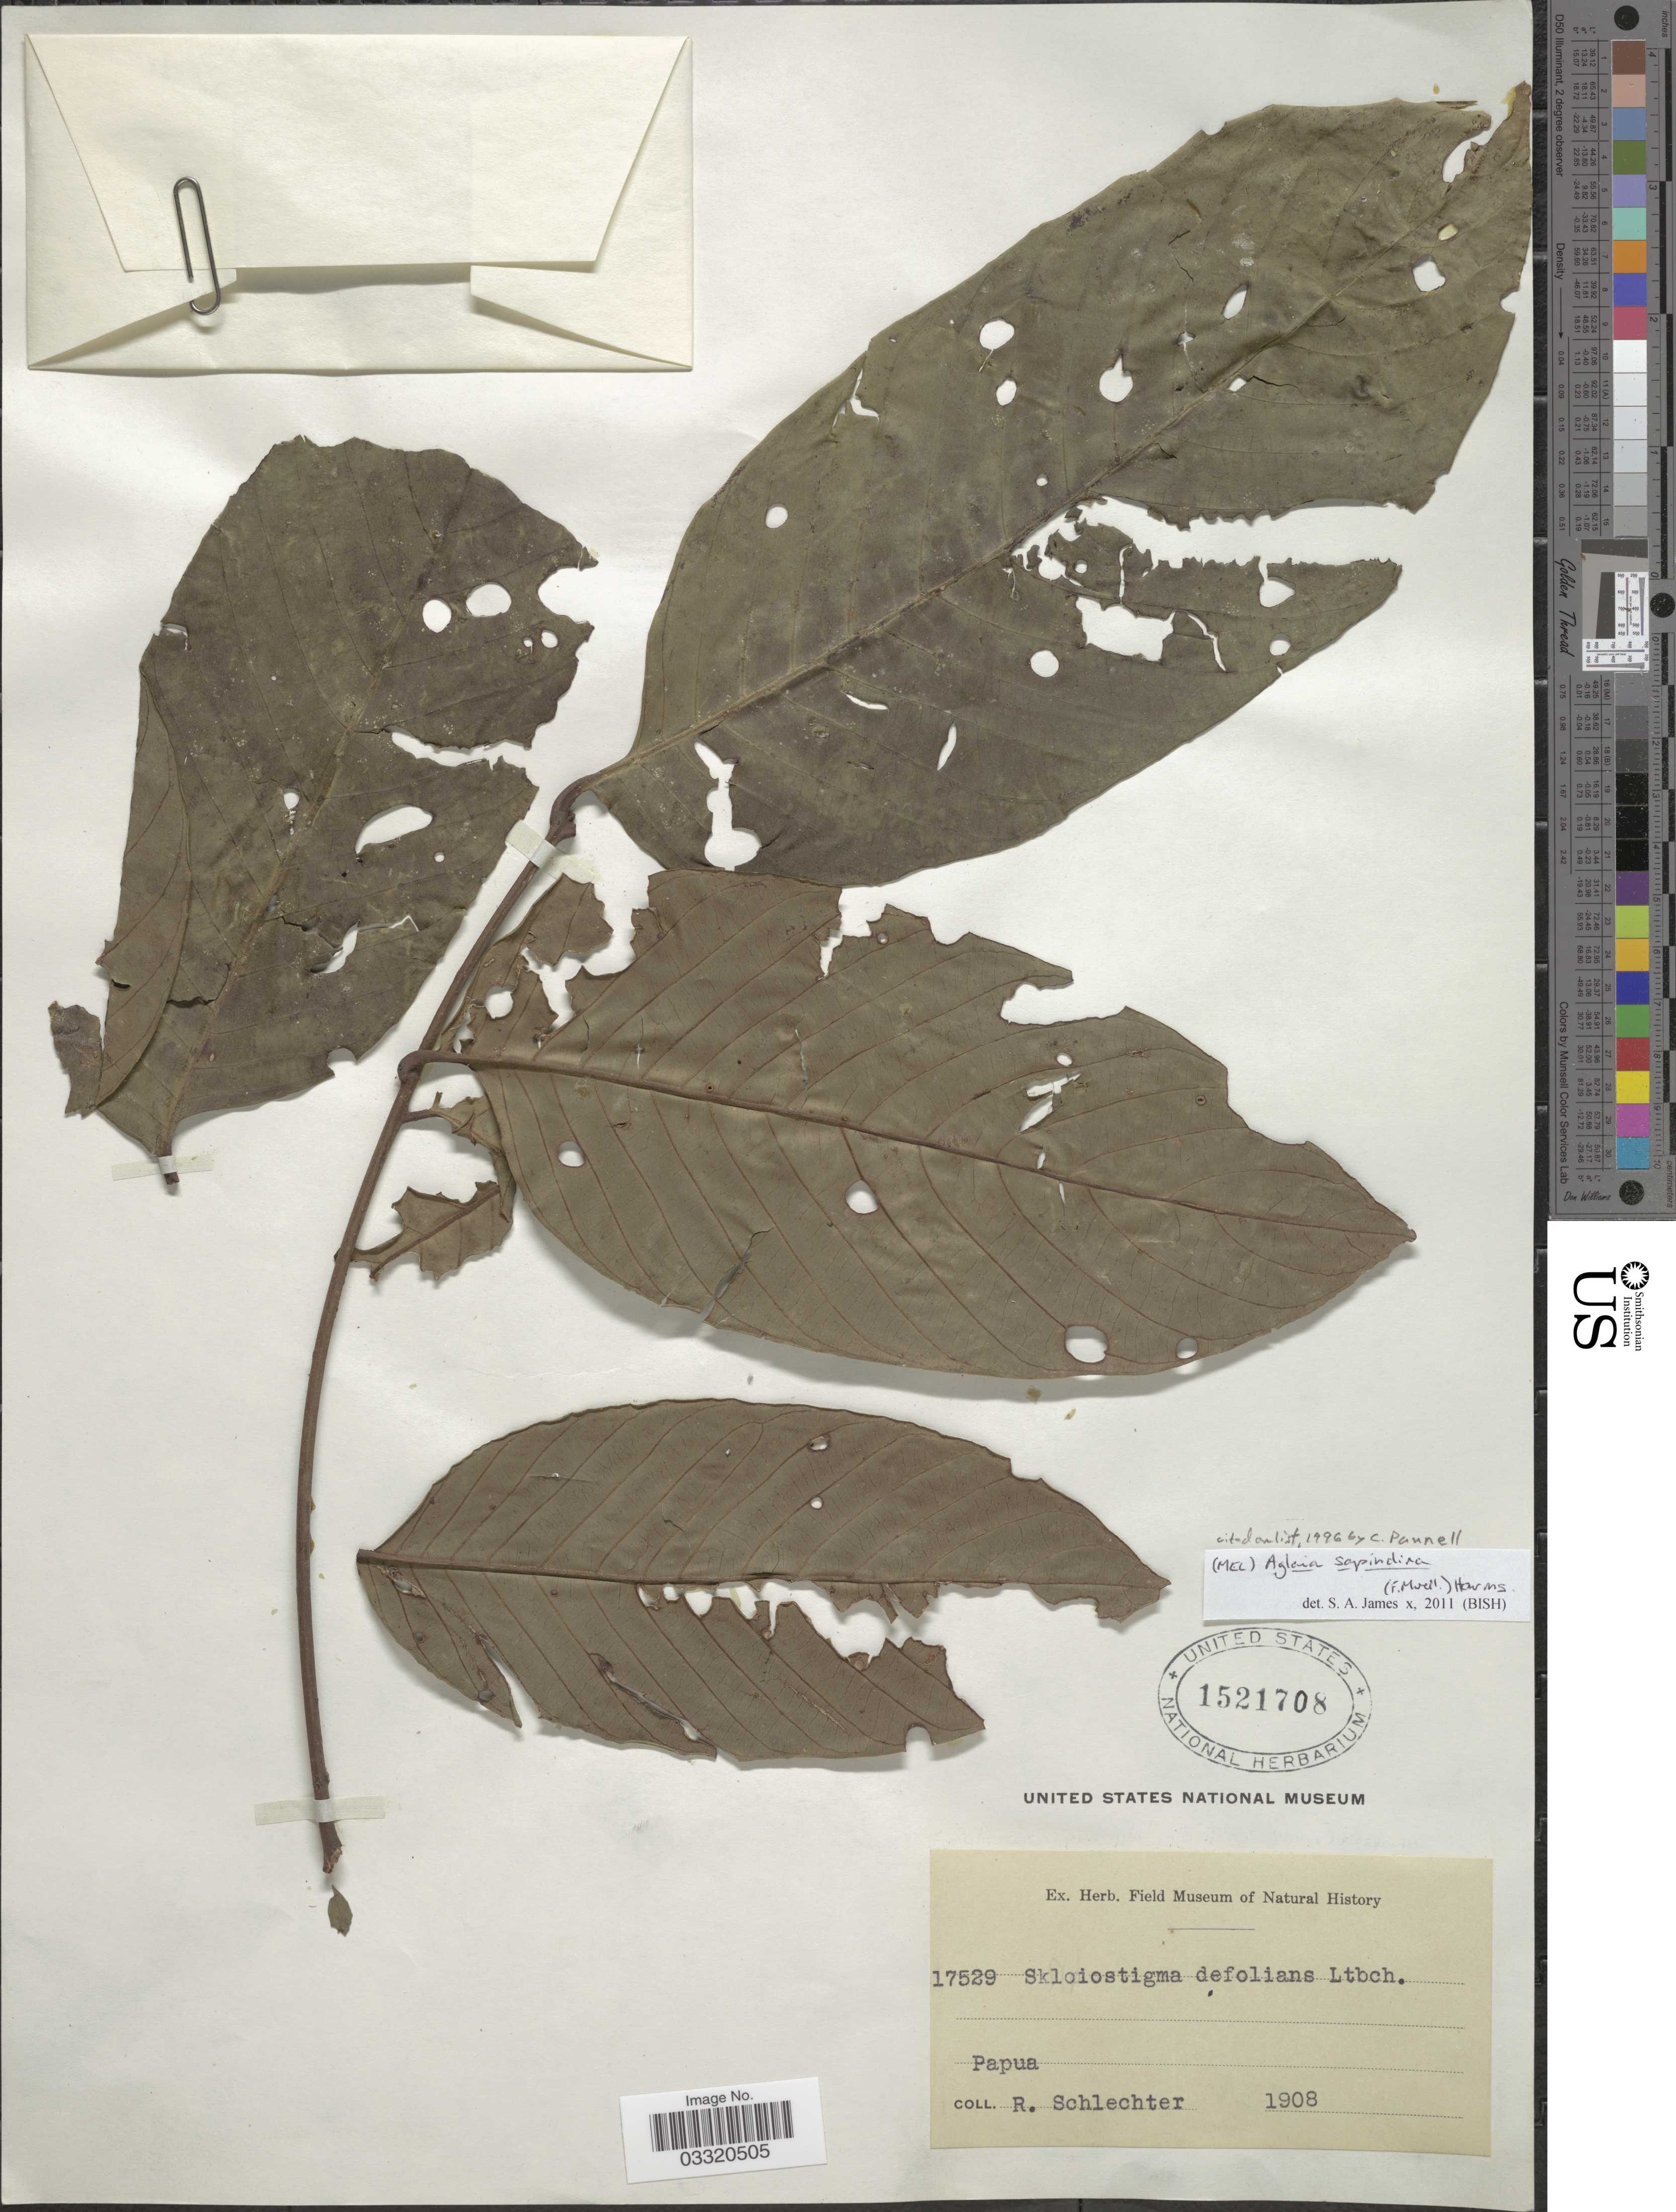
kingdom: Plantae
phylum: Tracheophyta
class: Magnoliopsida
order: Sapindales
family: Meliaceae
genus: Aglaia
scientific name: Aglaia sapindina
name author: (F. Muell.) Harms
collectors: F. R. R. Schlechter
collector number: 17529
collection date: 1908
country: Papua New Guinea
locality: Papua.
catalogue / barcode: US 1521708